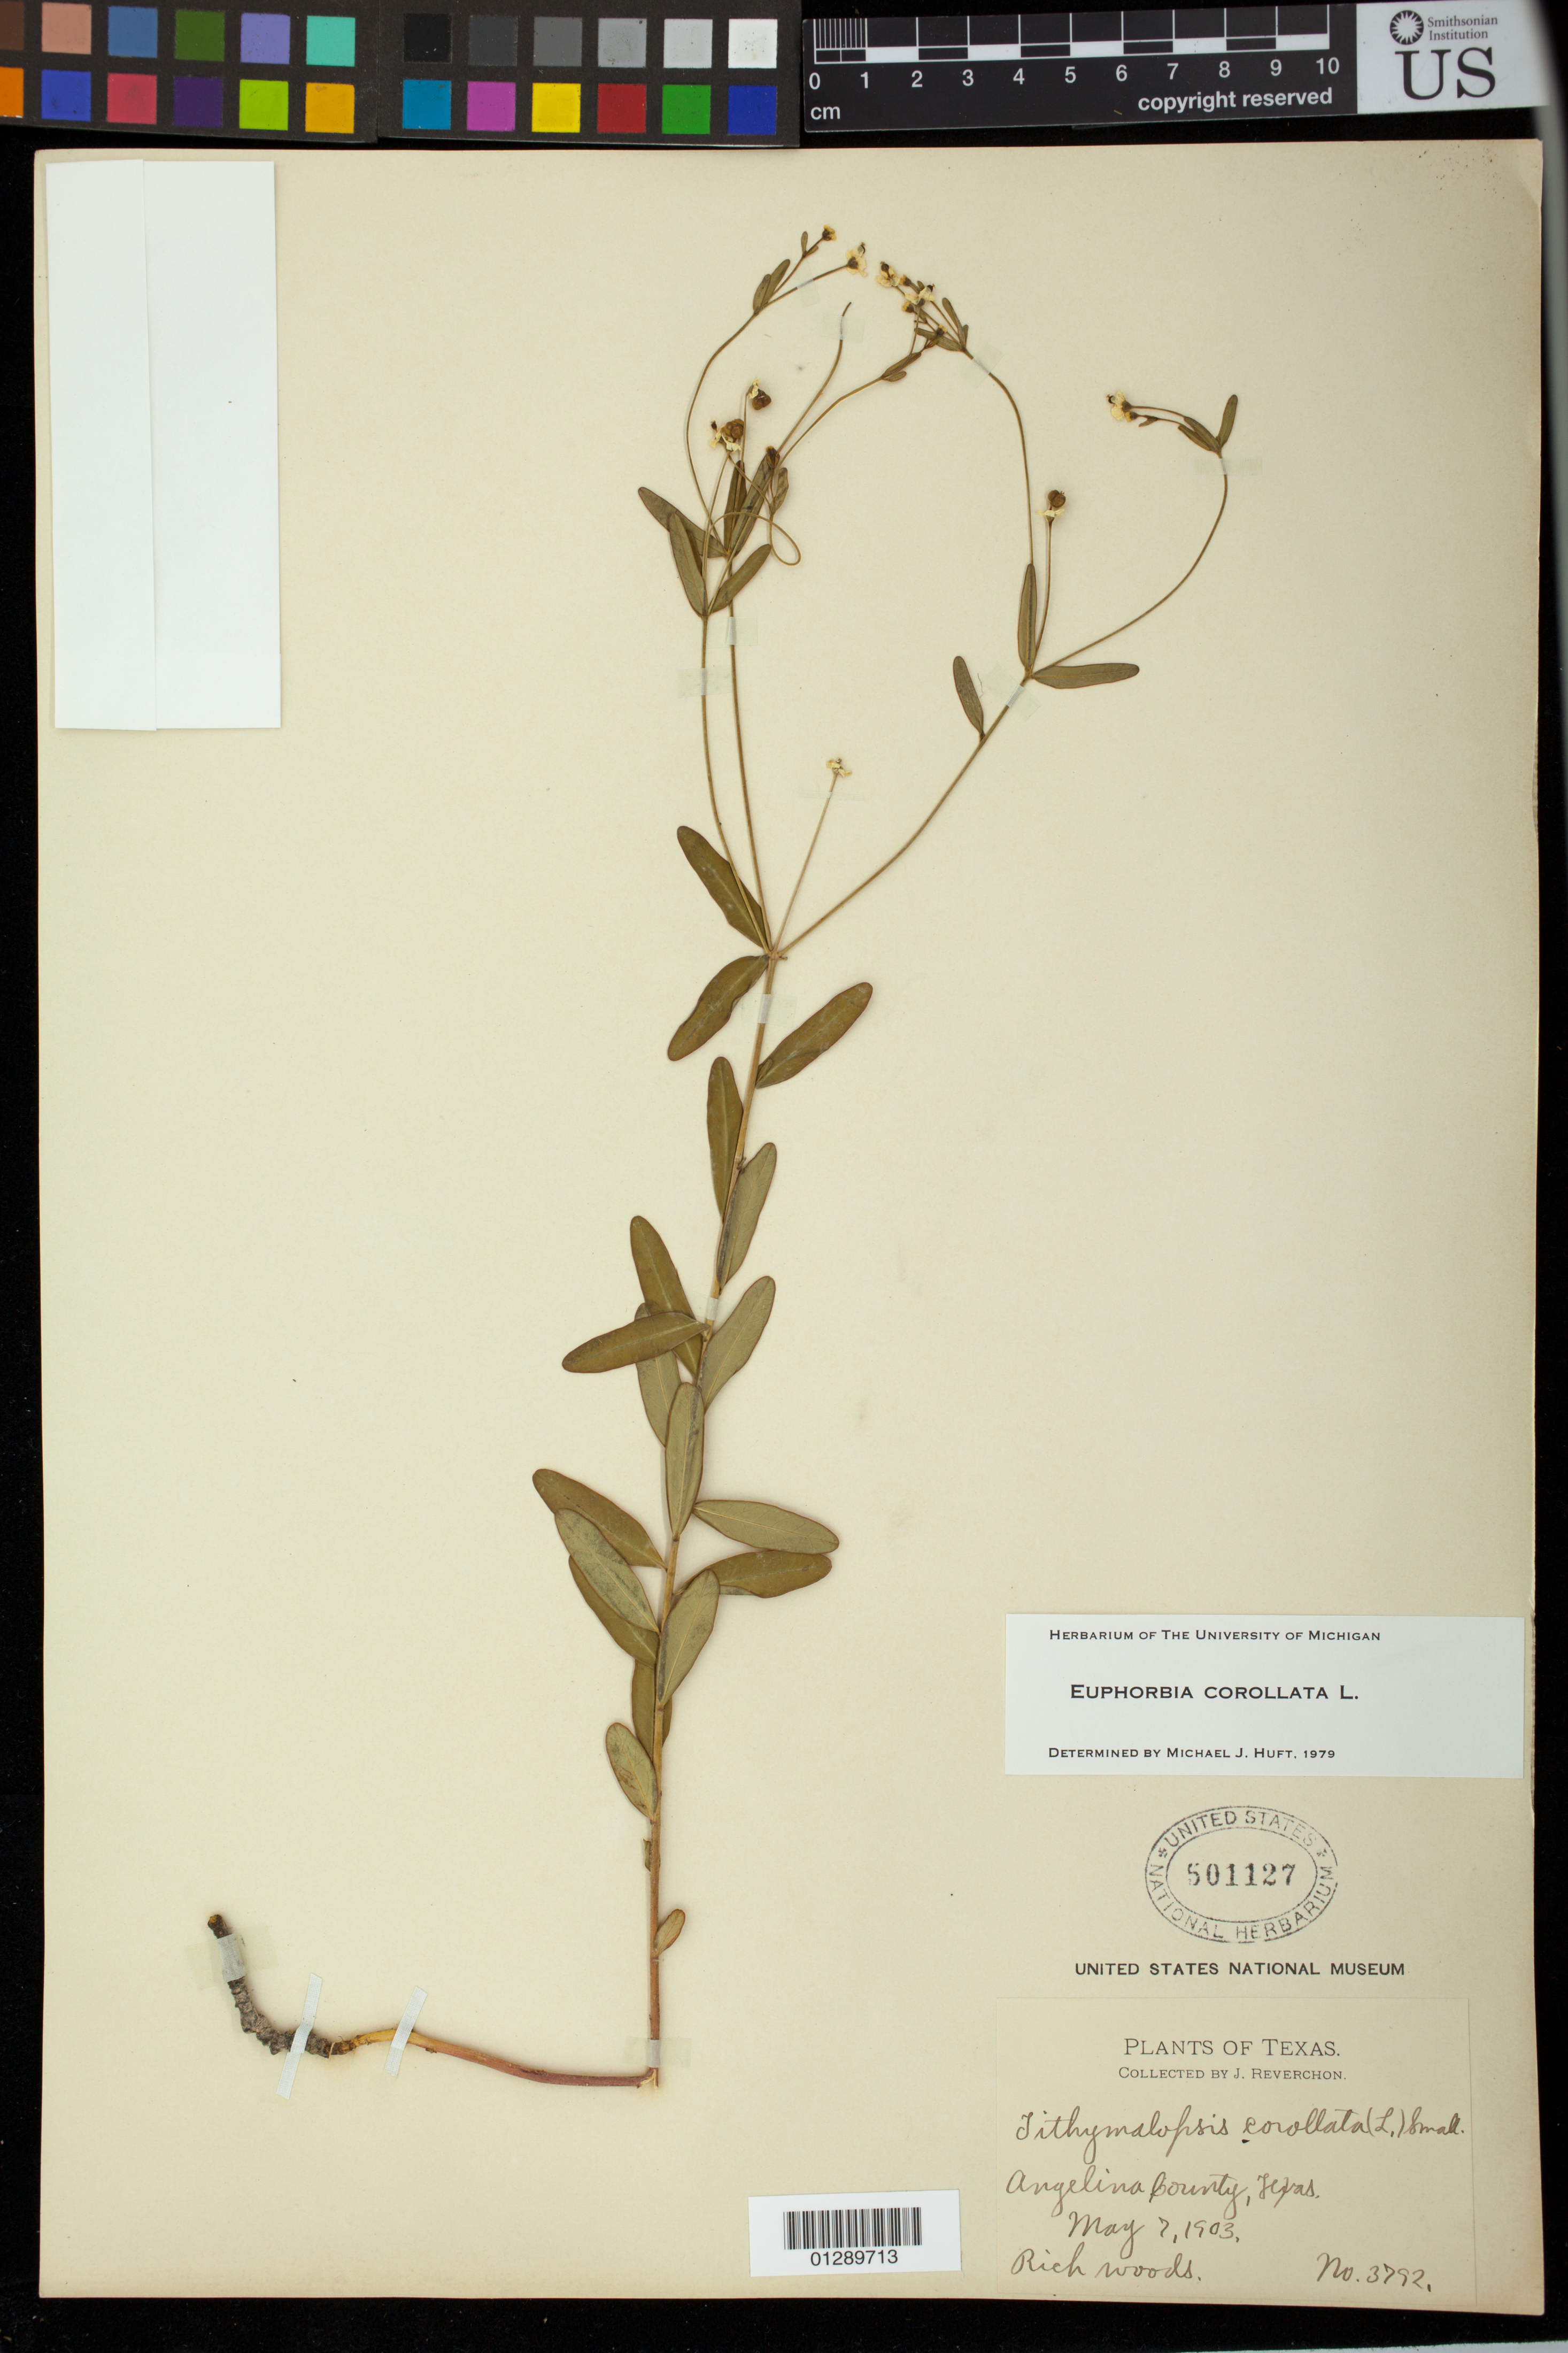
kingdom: Plantae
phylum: Tracheophyta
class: Magnoliopsida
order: Malpighiales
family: Euphorbiaceae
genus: Euphorbia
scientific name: Euphorbia corollata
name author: L.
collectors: J. Reverchon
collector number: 3792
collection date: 1903-05-07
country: United States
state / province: Texas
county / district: Angelina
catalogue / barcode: US 501127